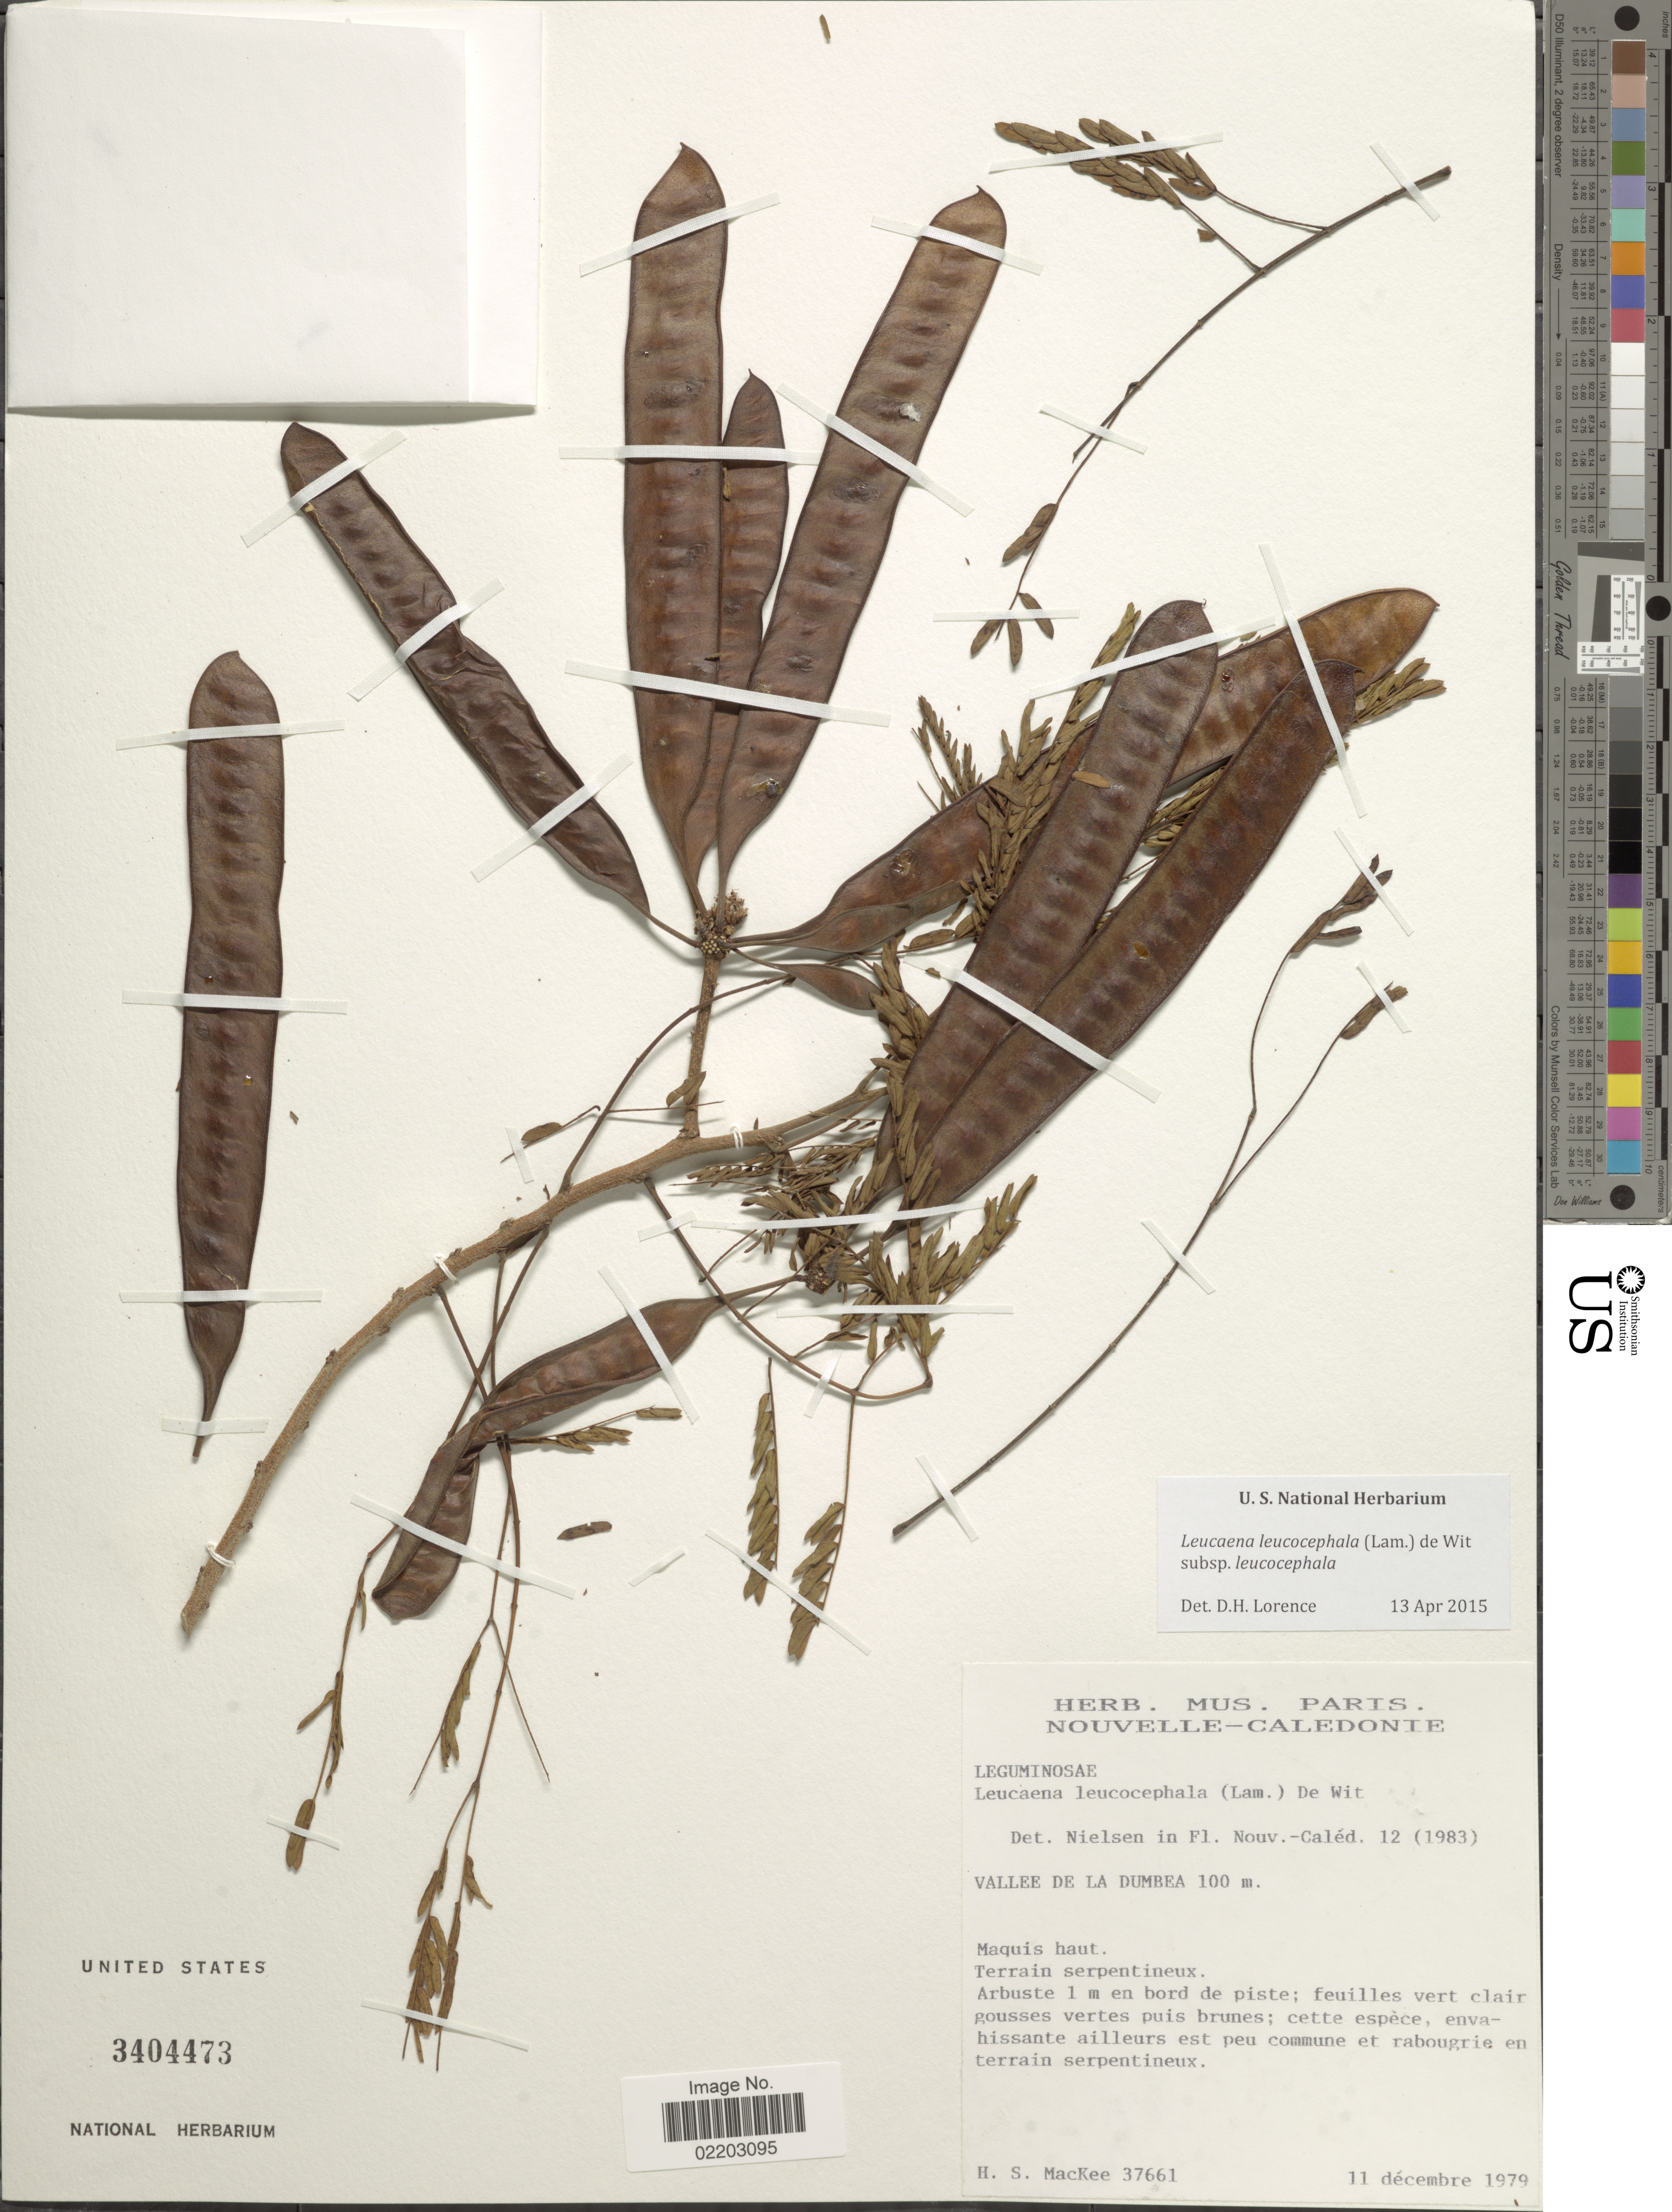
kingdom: Plantae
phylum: Tracheophyta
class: Magnoliopsida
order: Fabales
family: Fabaceae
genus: Leucaena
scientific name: Leucaena leucocephala subsp. leucocephala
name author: (Lam.) de Wit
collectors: H. Mackee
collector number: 37661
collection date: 1979-12-11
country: New Caledonia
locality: Vallee de la Dumbea. Nouvelle - Caledonte.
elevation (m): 100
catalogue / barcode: US 3404473